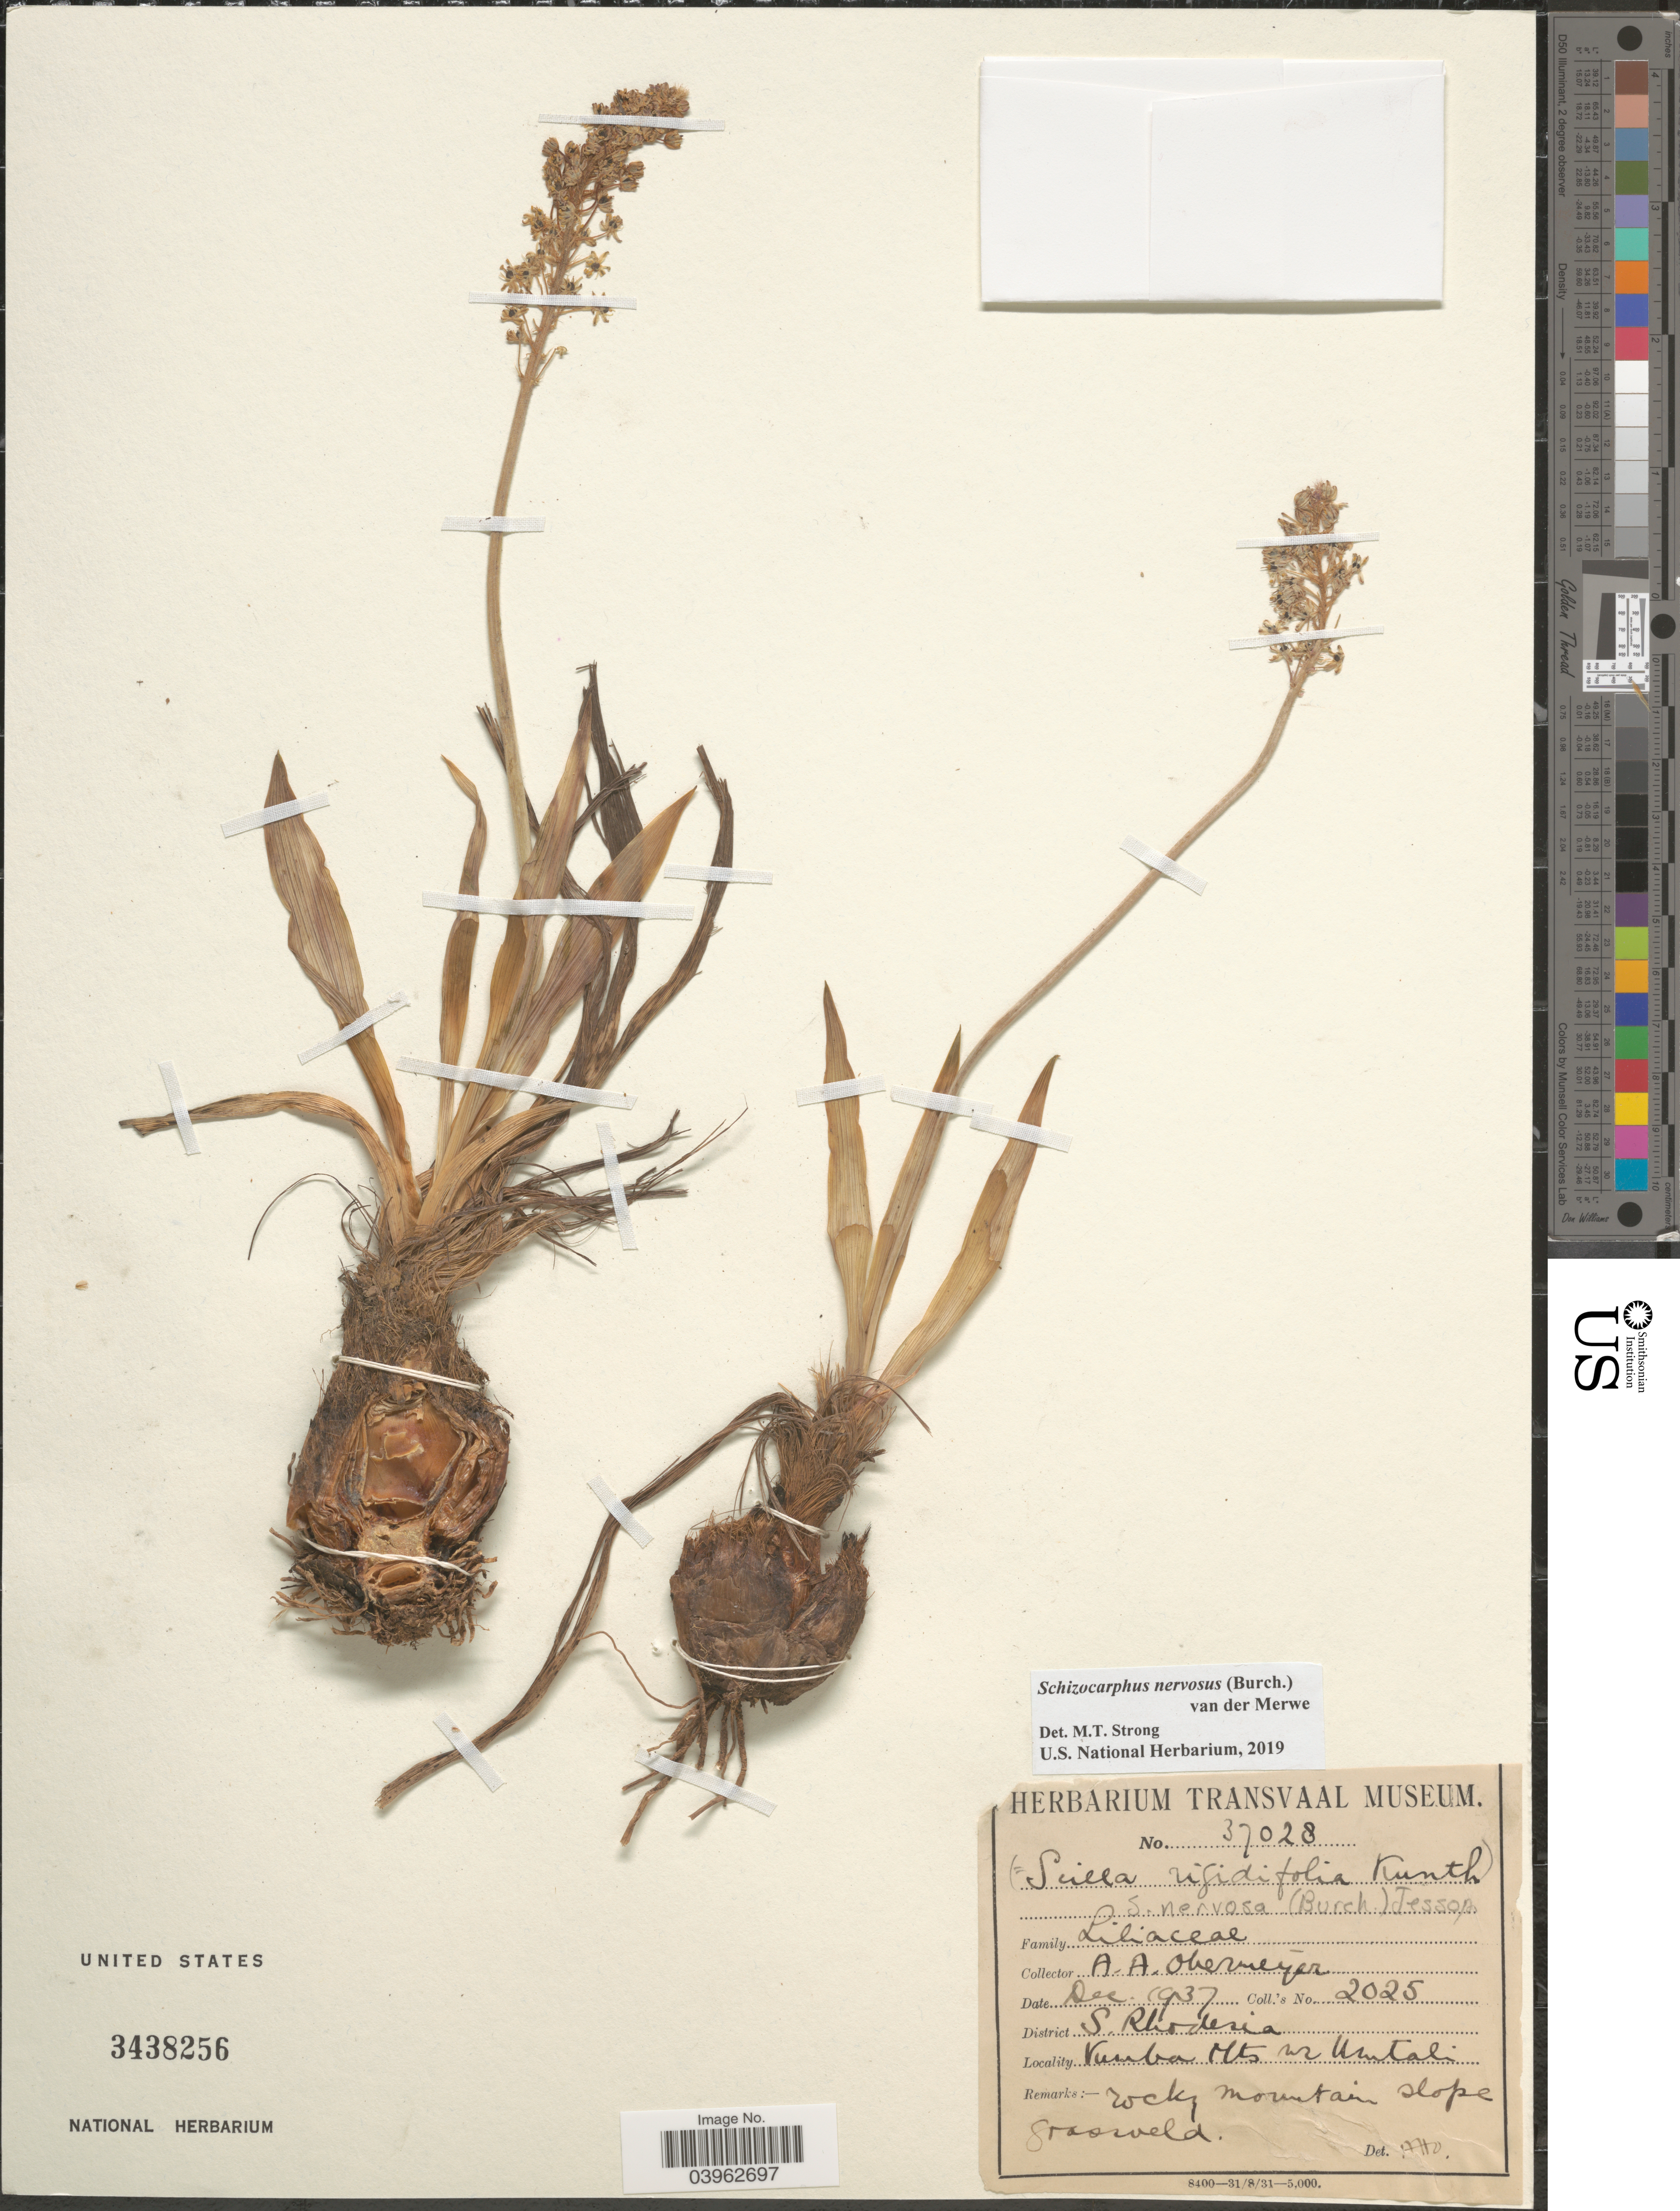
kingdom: Plantae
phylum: Tracheophyta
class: Liliopsida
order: Asparagales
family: Asparagaceae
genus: Schizocarphus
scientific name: Schizocarphus nervosus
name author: (Burch.) Van der Merwe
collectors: A. A. Obermeyer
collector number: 2025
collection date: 1937-12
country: Zimbabwe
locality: District S. Rhodesia. Vumba Mts. nr Umtali.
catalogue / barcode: US 3438256